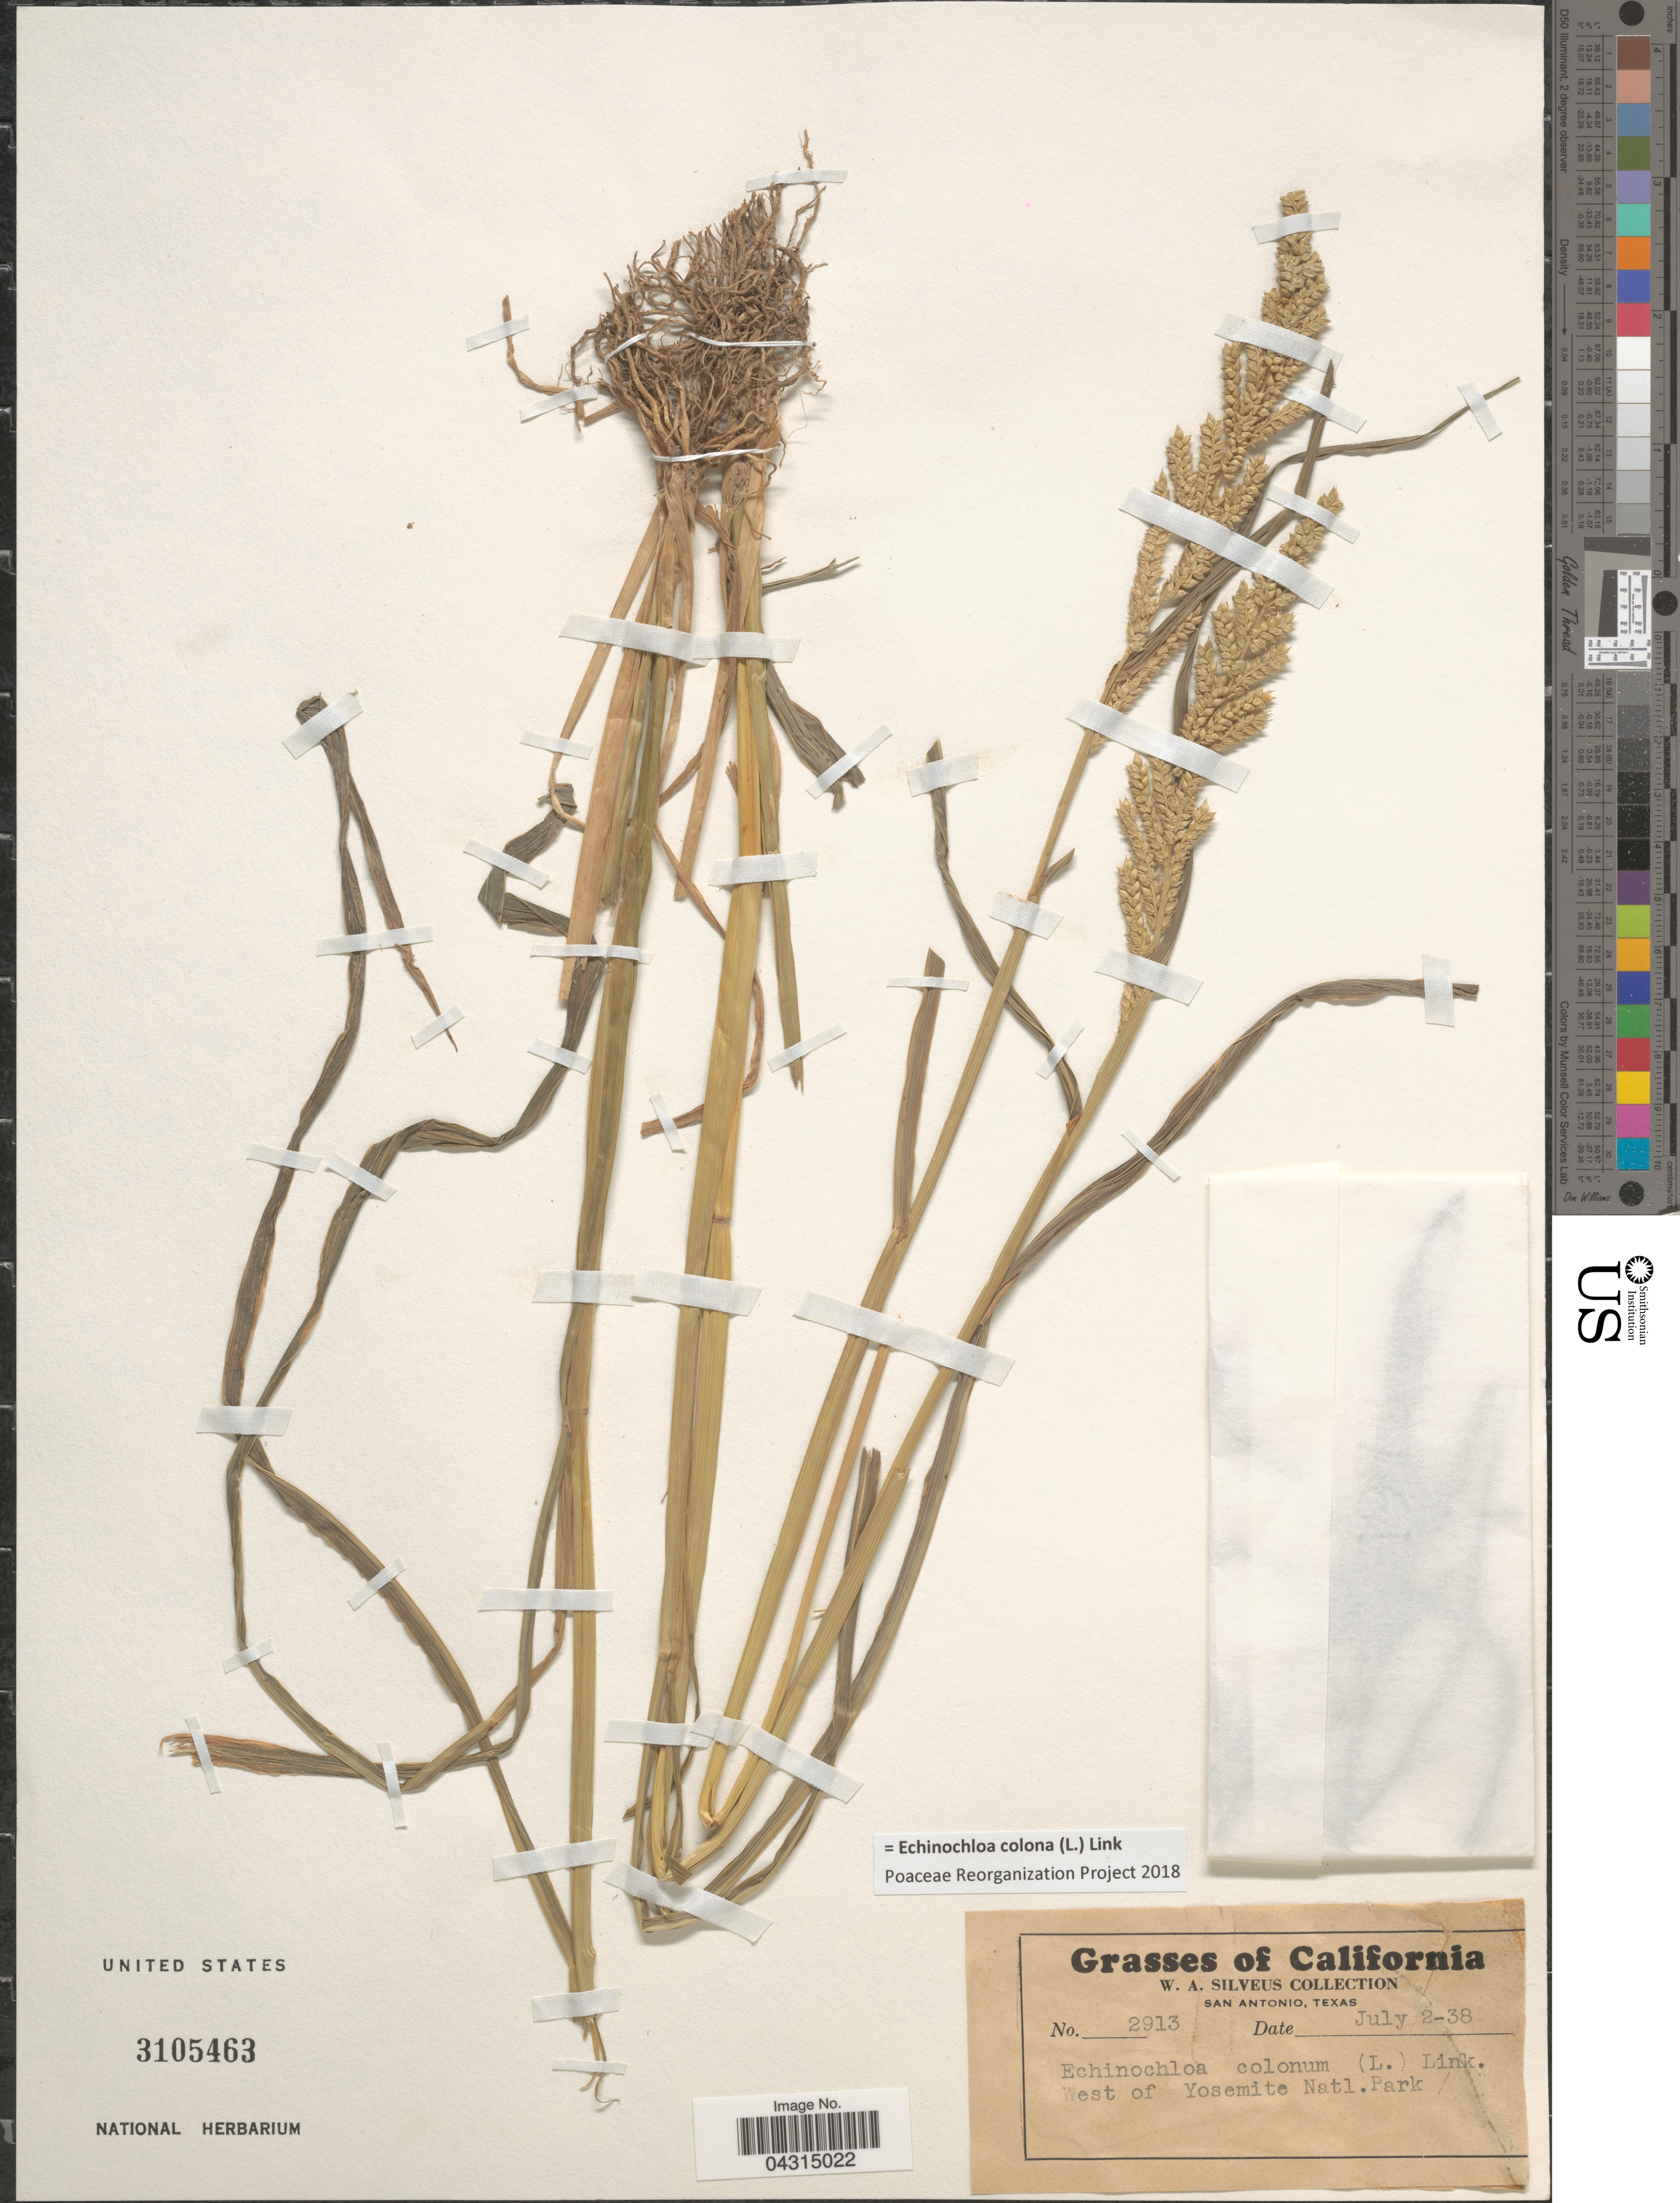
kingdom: Plantae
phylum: Tracheophyta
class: Liliopsida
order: Poales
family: Poaceae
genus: Echinochloa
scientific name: Echinochloa colona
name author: (L.) Link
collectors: W. Silveus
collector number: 2913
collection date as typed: Transcribed d/m/y: 2/7/38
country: United States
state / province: California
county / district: Mariposa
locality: West of Yosemite Natl.Park.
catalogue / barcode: US 3105463